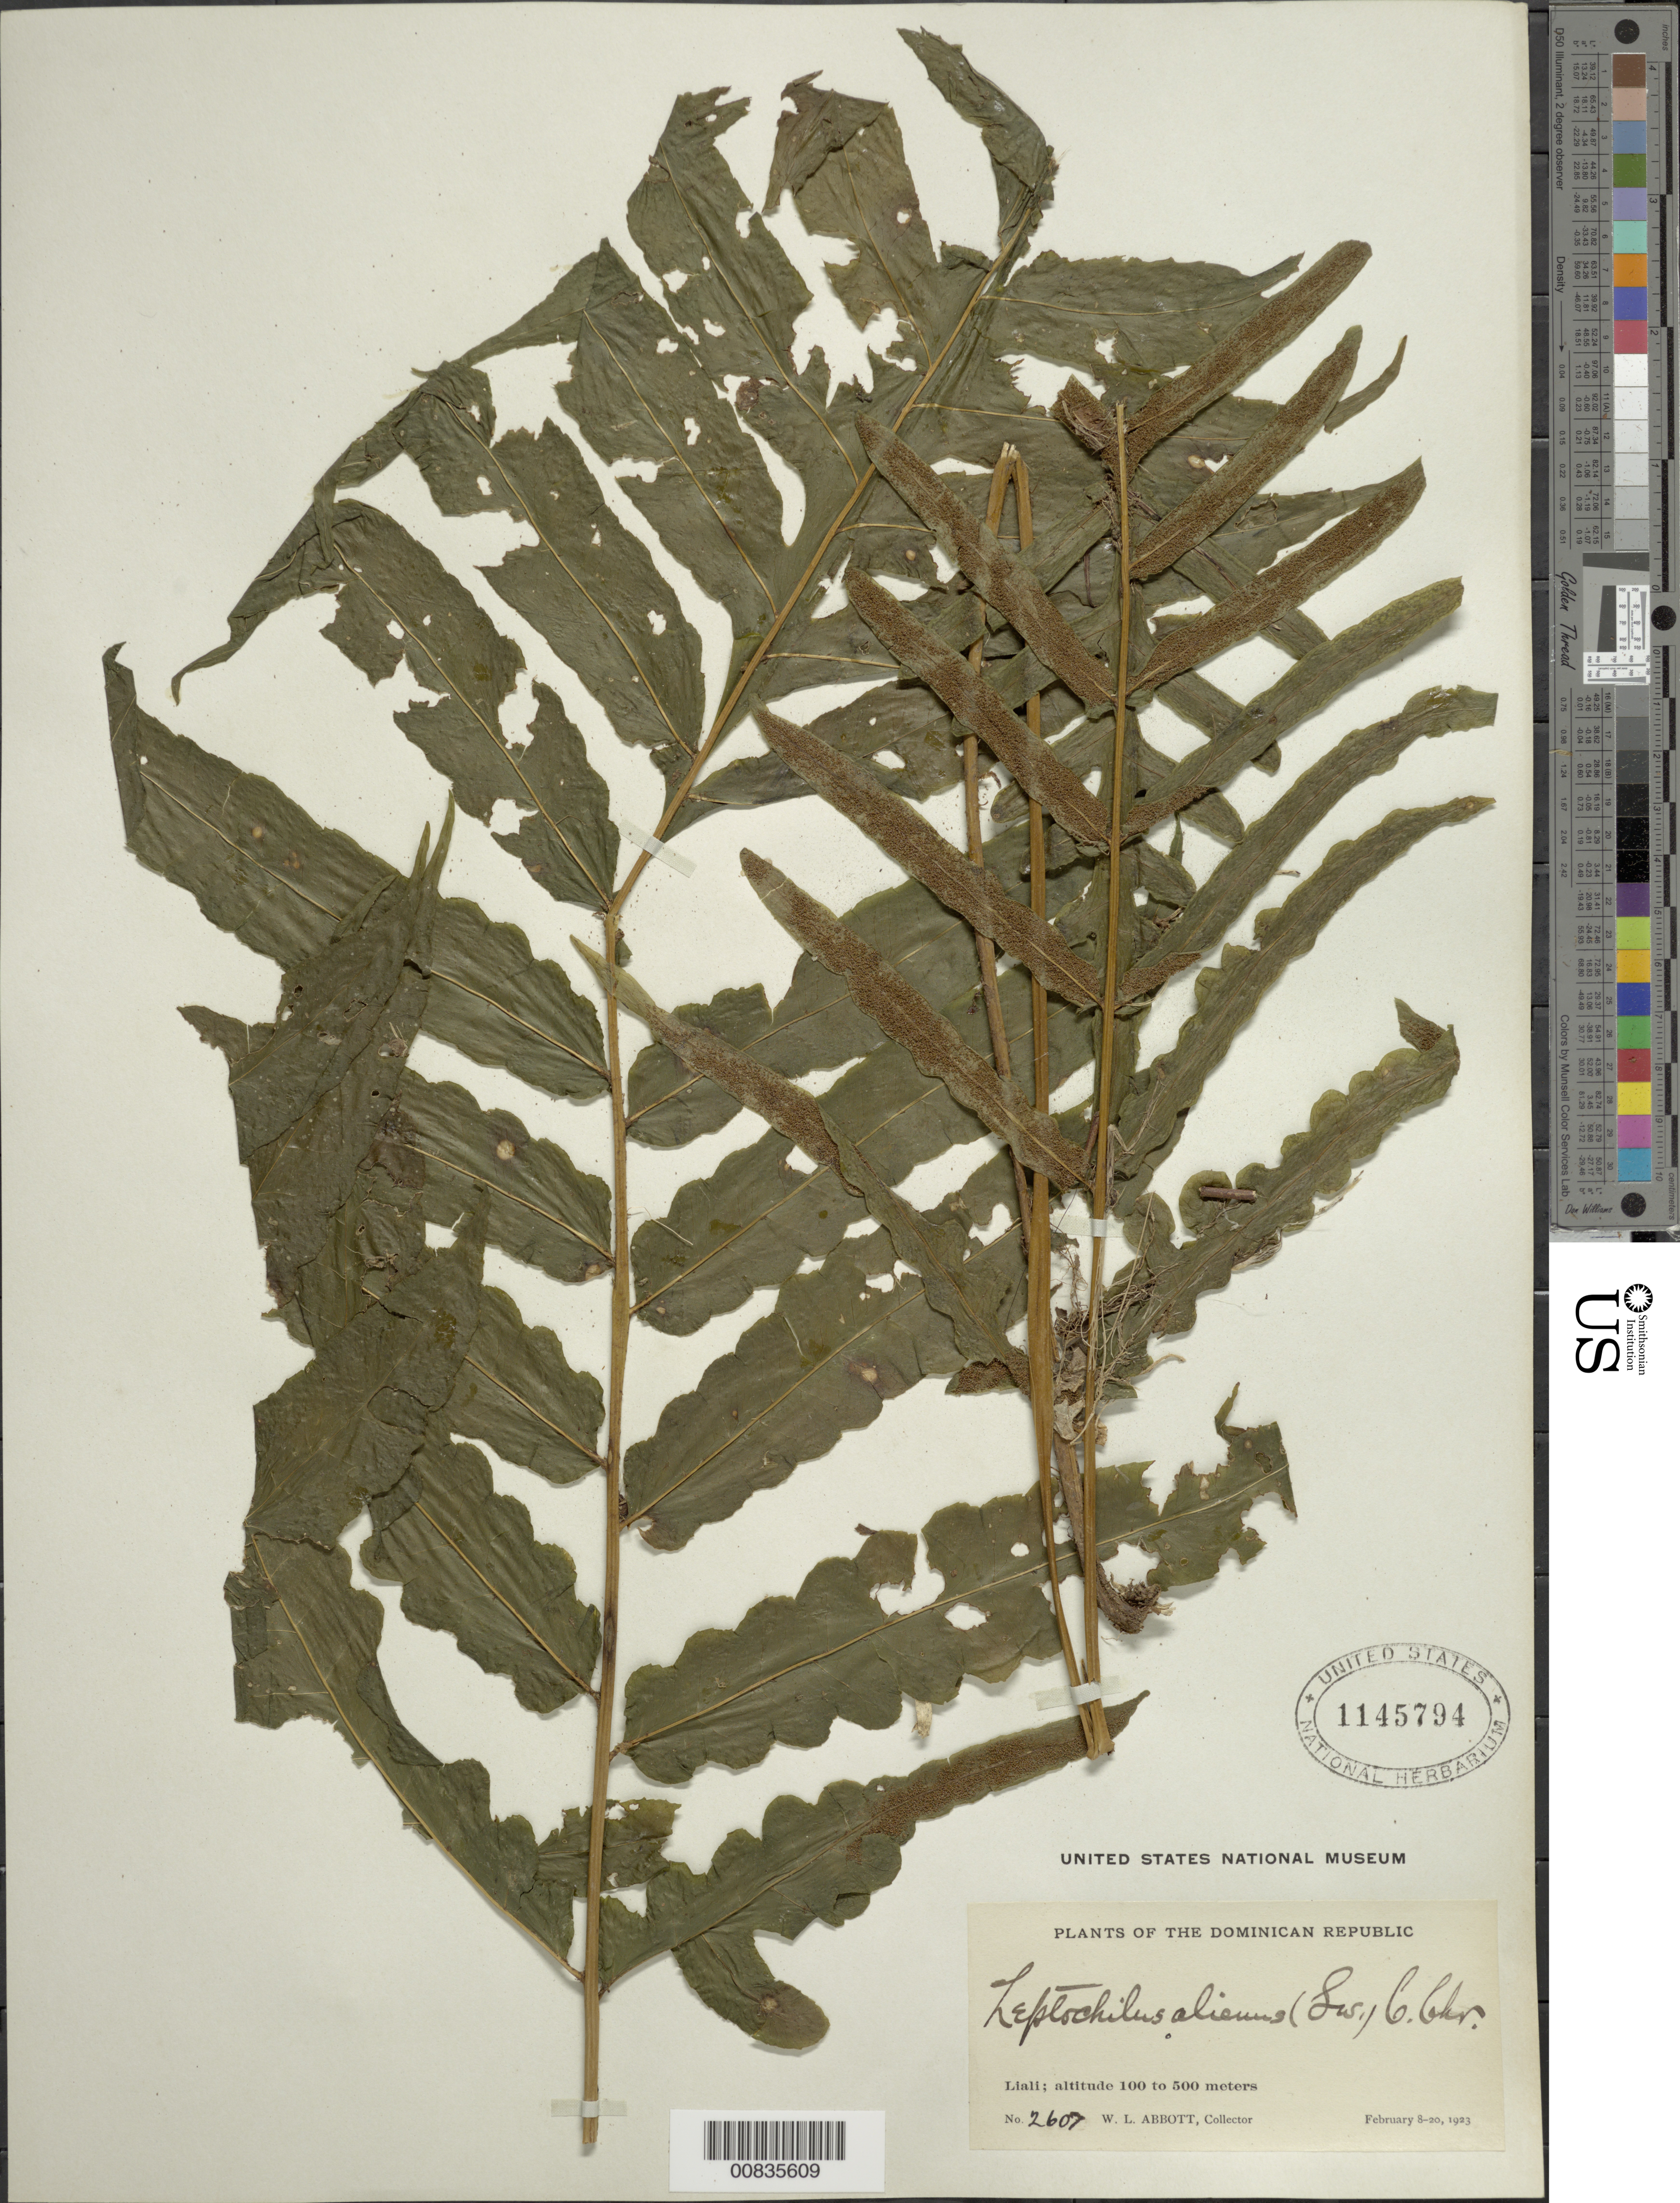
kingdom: Plantae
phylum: Tracheophyta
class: Polypodiopsida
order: Polypodiales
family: Dryopteridaceae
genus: Bolbitis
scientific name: Bolbitis portoricensis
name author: (Spreng.) Hennipman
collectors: W. L. Abbott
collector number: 2607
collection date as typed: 08 Feb 1923 to 20 Feb 1923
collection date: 1923-02-08/1923-02-20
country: Dominican Republic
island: Hispaniola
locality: Liali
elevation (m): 100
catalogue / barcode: US 1145794